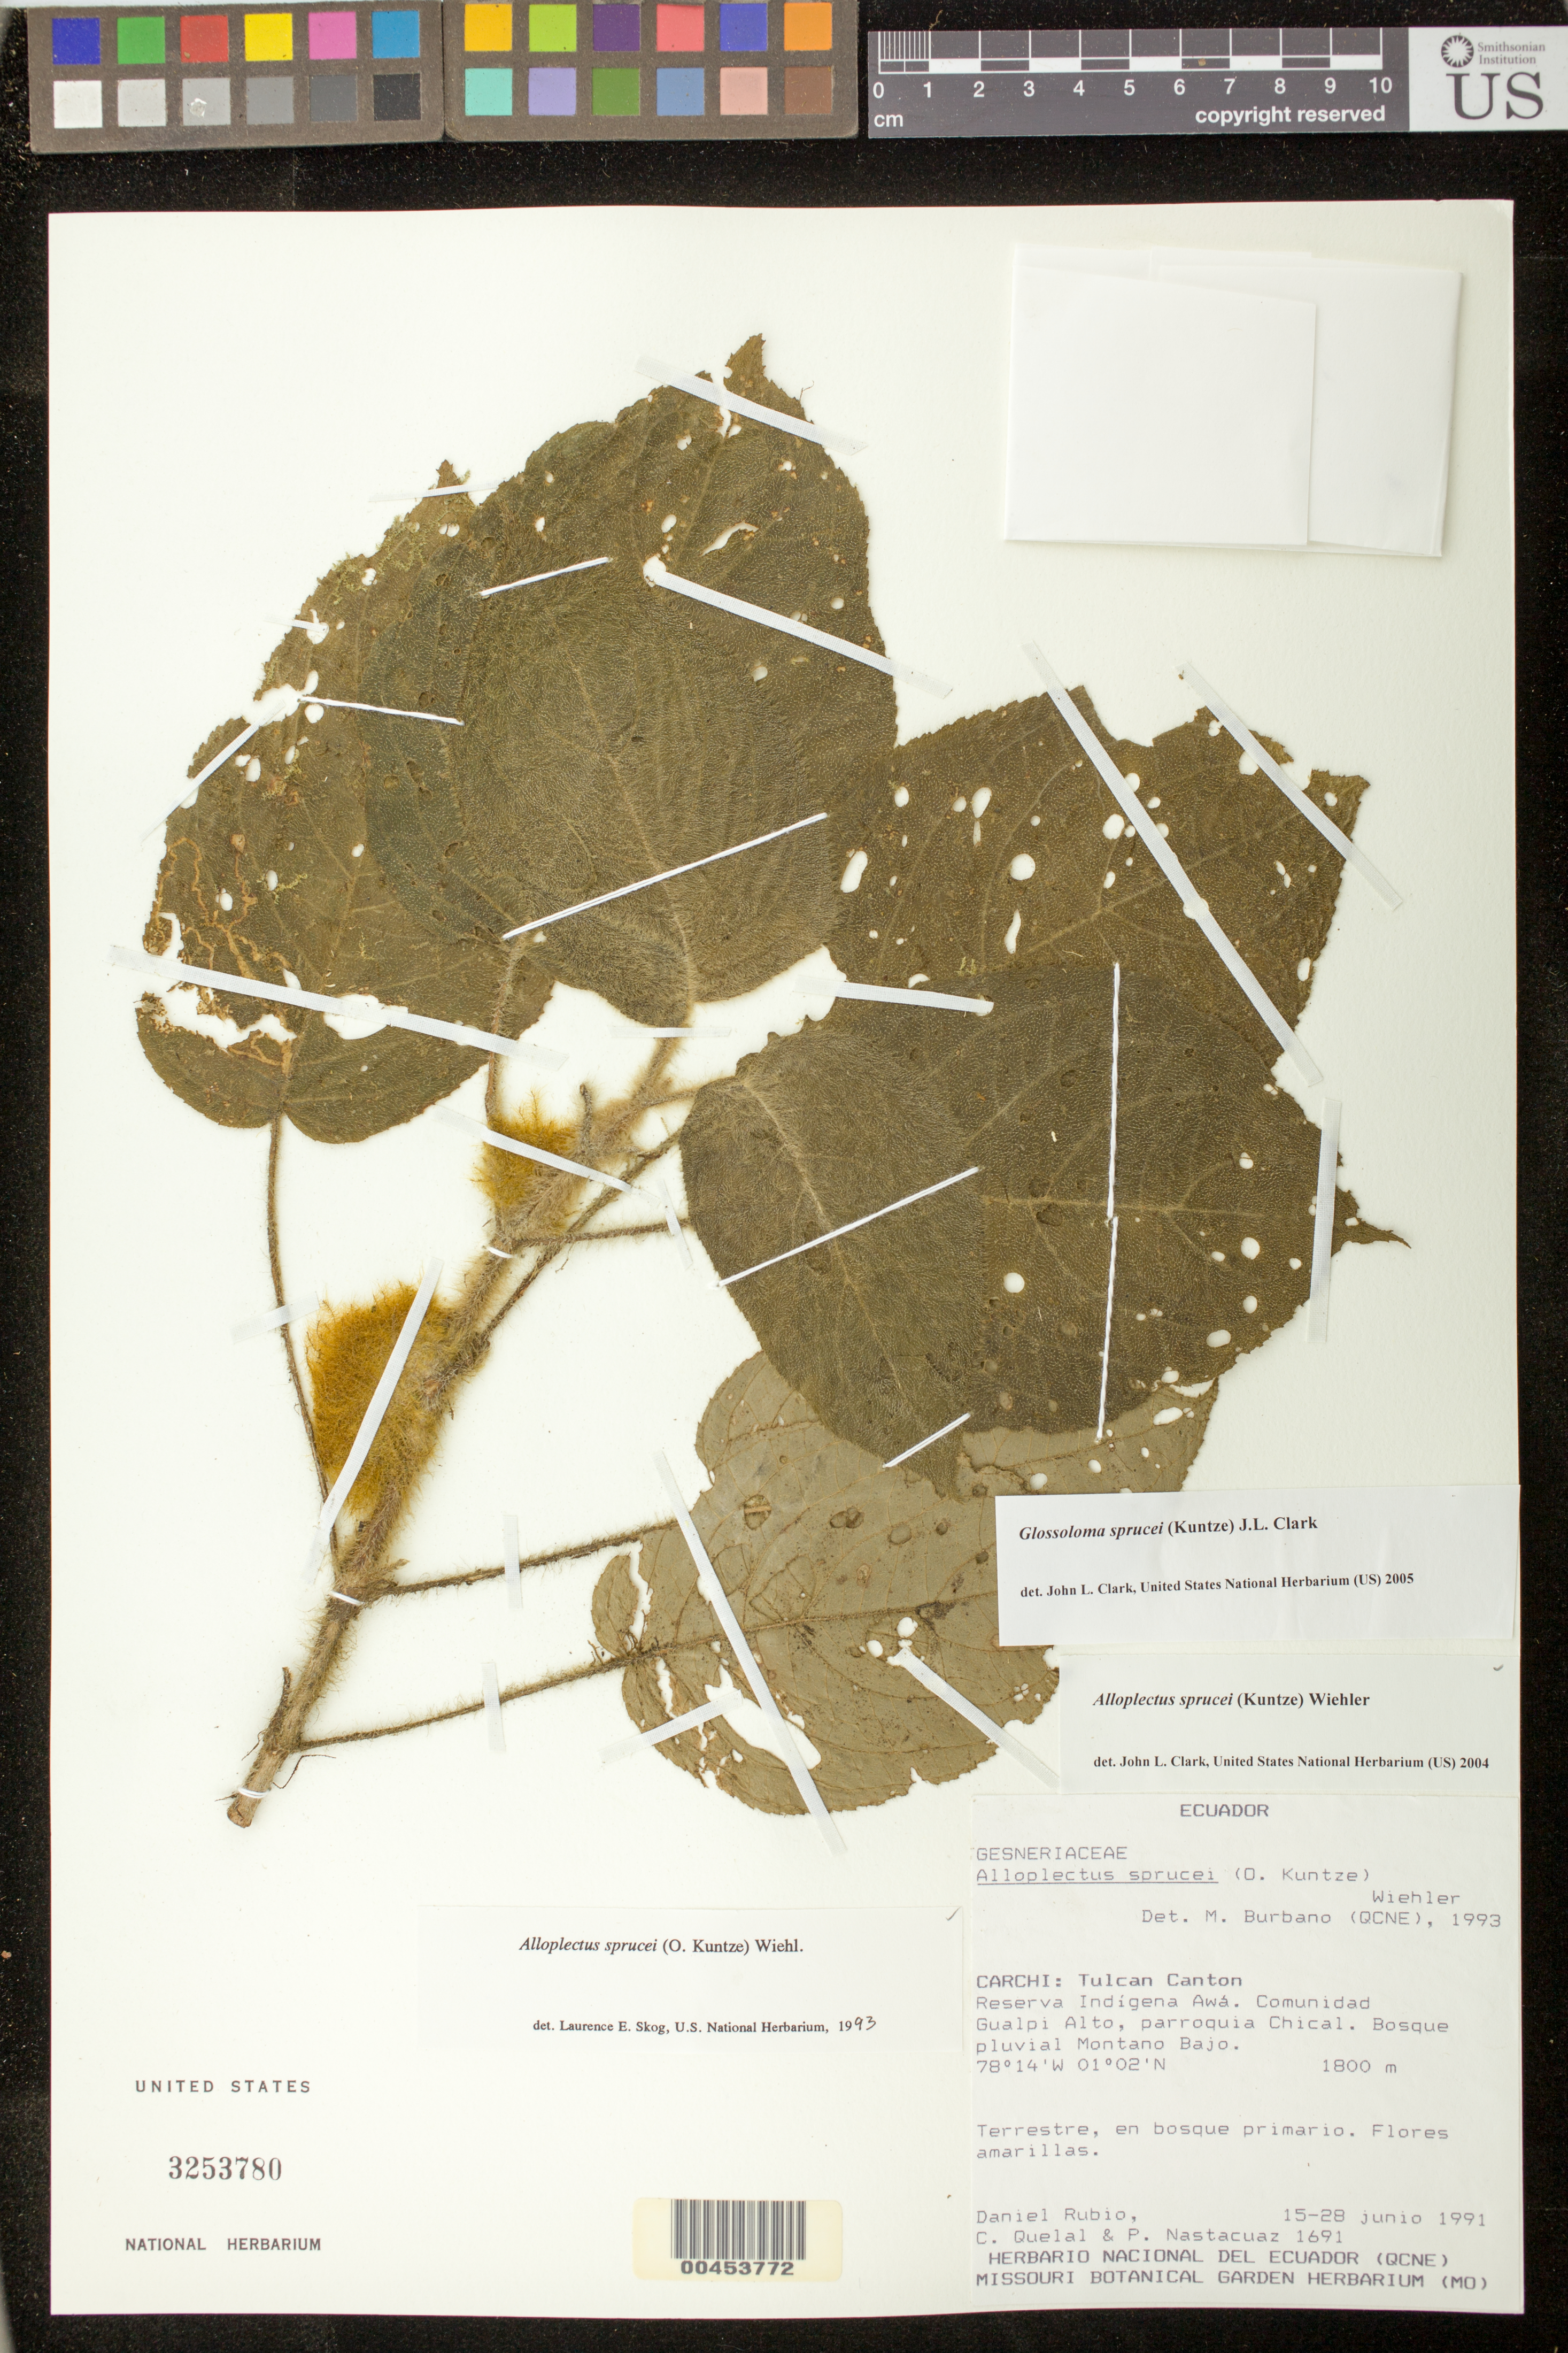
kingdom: Plantae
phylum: Tracheophyta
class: Magnoliopsida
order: Lamiales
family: Gesneriaceae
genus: Glossoloma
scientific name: Glossoloma sprucei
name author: (Kuntze) J.L. Clark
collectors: D. Rubio, C. Quelal & P. Nastacuaz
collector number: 1691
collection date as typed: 15 Jun 1991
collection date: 1991-06-15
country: Ecuador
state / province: Carchi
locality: Tulcan Canton, Reserve Indigena Awa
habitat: Bosque pluvial montano bajo; en bosque secundario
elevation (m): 1800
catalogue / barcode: US 3253780